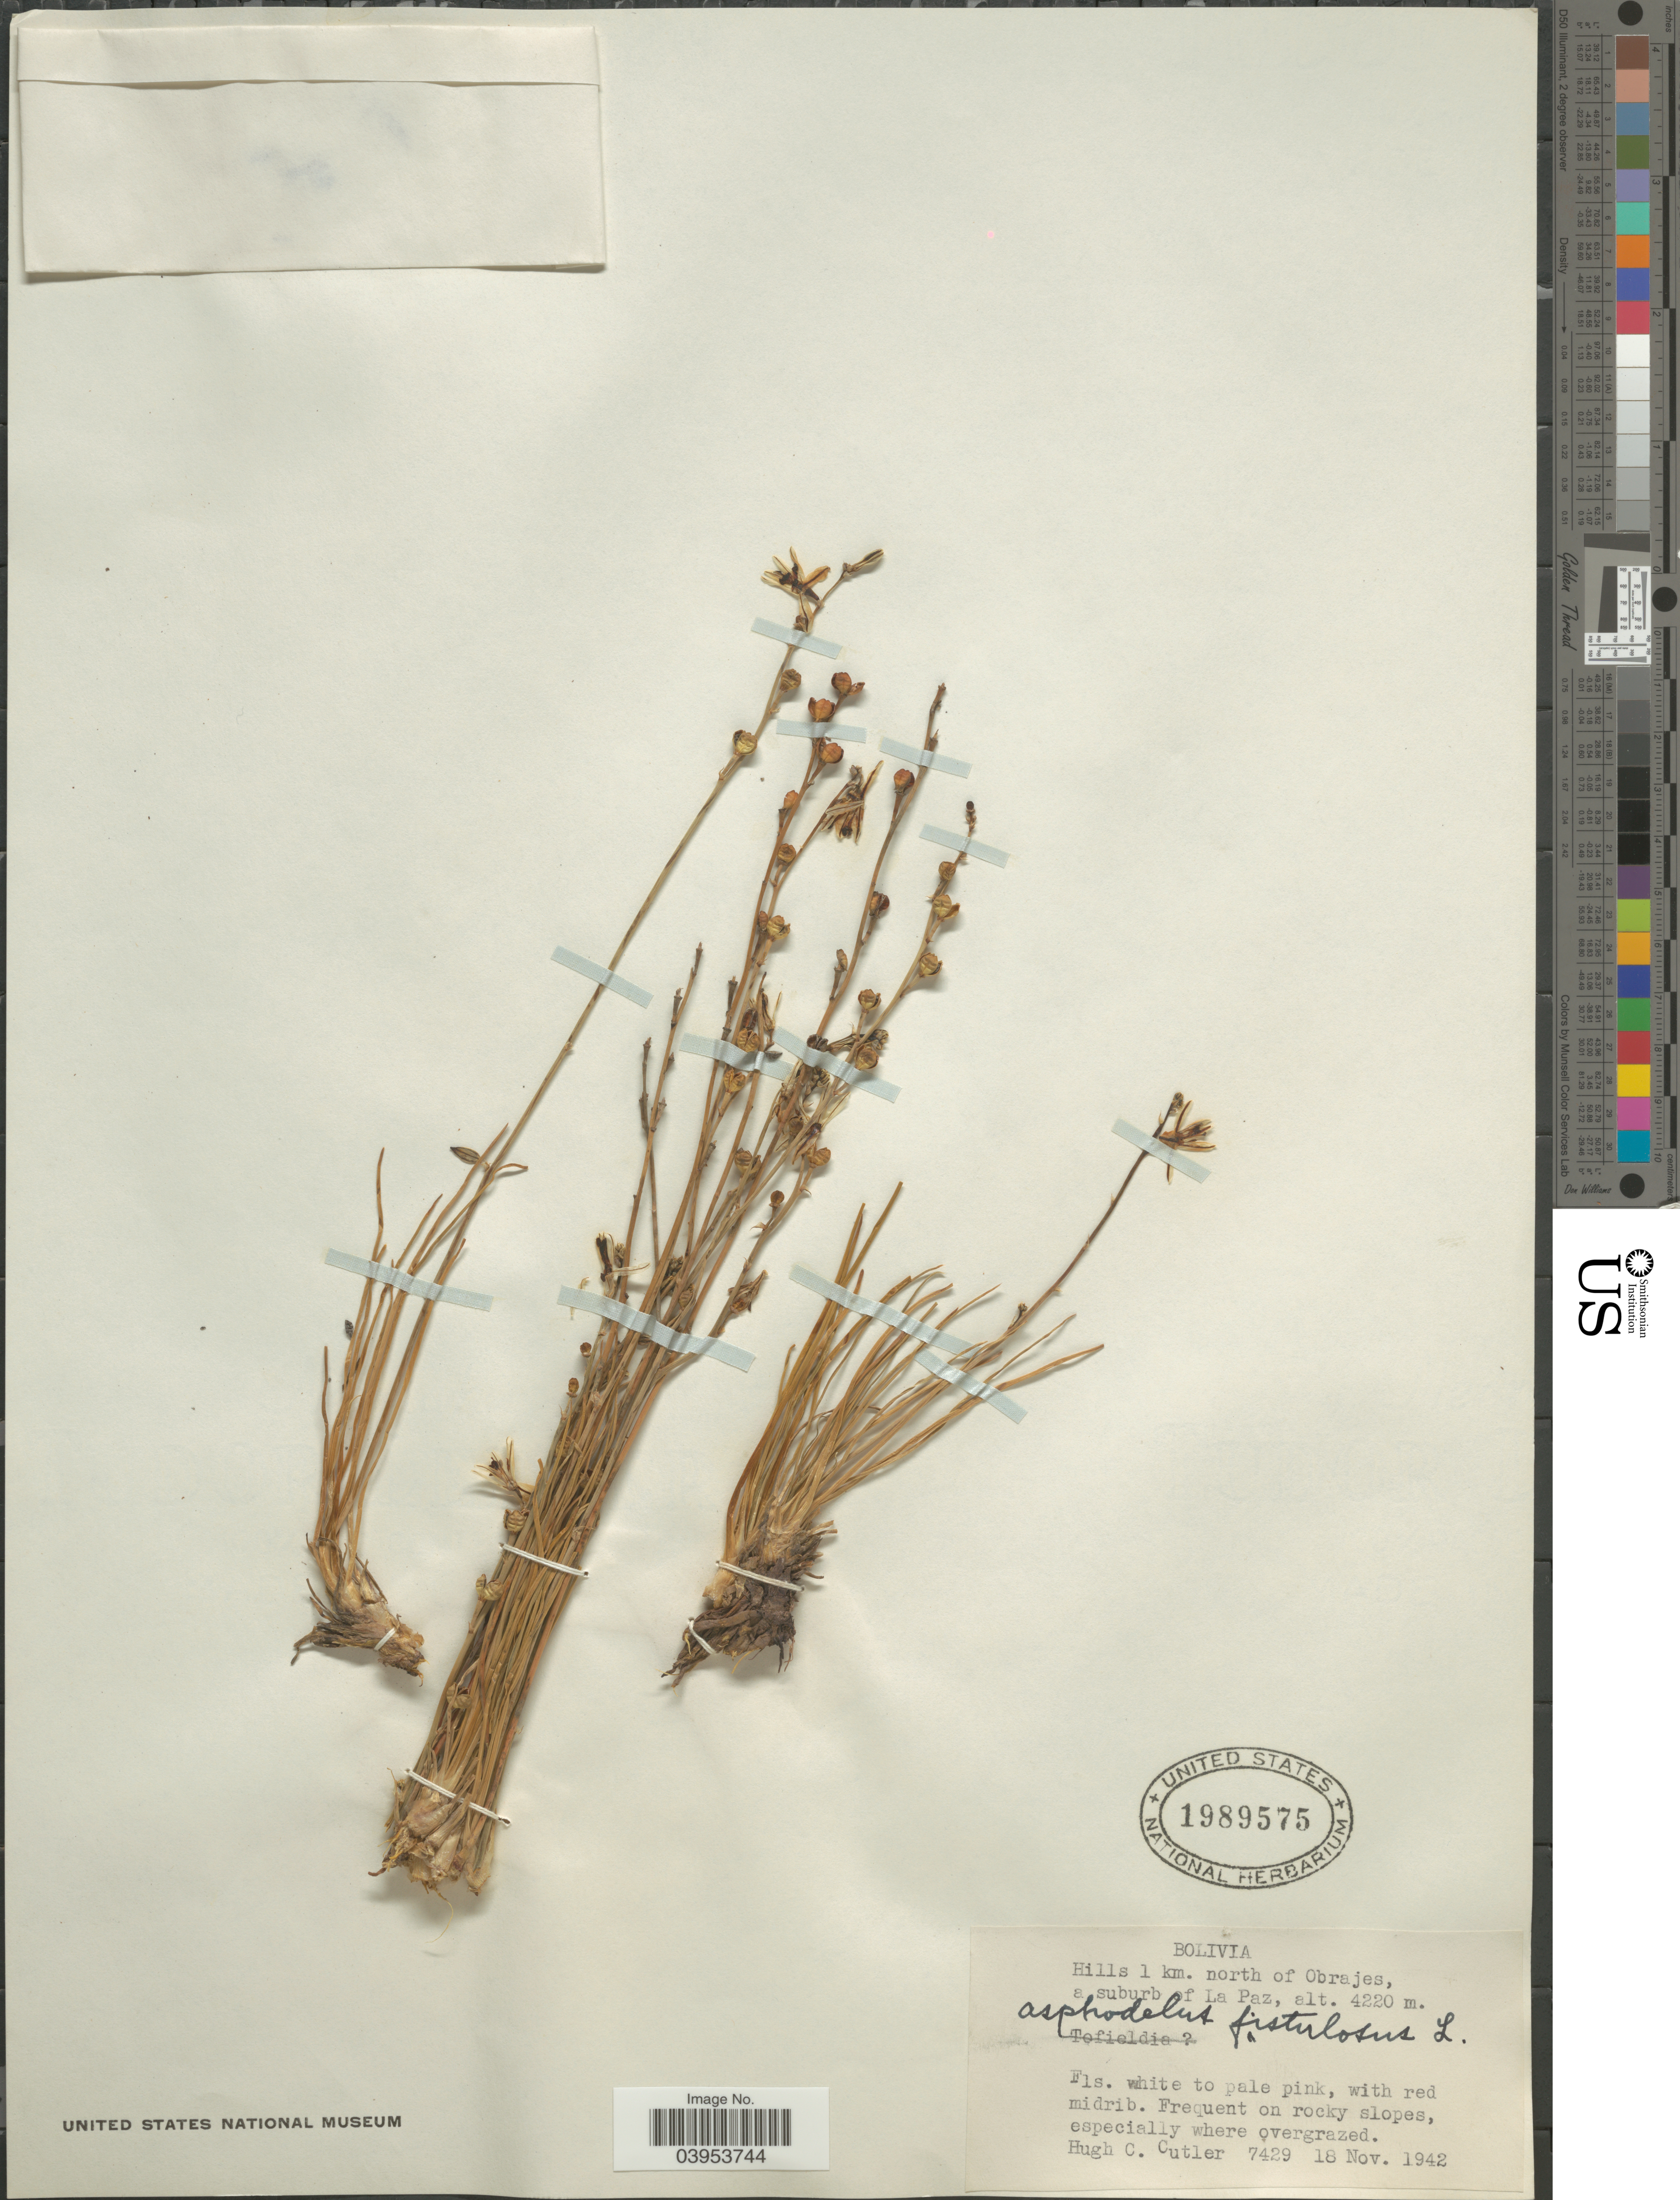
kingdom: Plantae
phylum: Tracheophyta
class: Liliopsida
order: Asparagales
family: Asphodelaceae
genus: Asphodelus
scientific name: Asphodelus fistulosus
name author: L.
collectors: H. C. Cutler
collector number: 7429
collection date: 1942-11-18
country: Bolivia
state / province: La Paz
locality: Hills 1 km. north of Obrajes, a suburb of La Paz.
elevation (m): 4220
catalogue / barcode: US 1989575